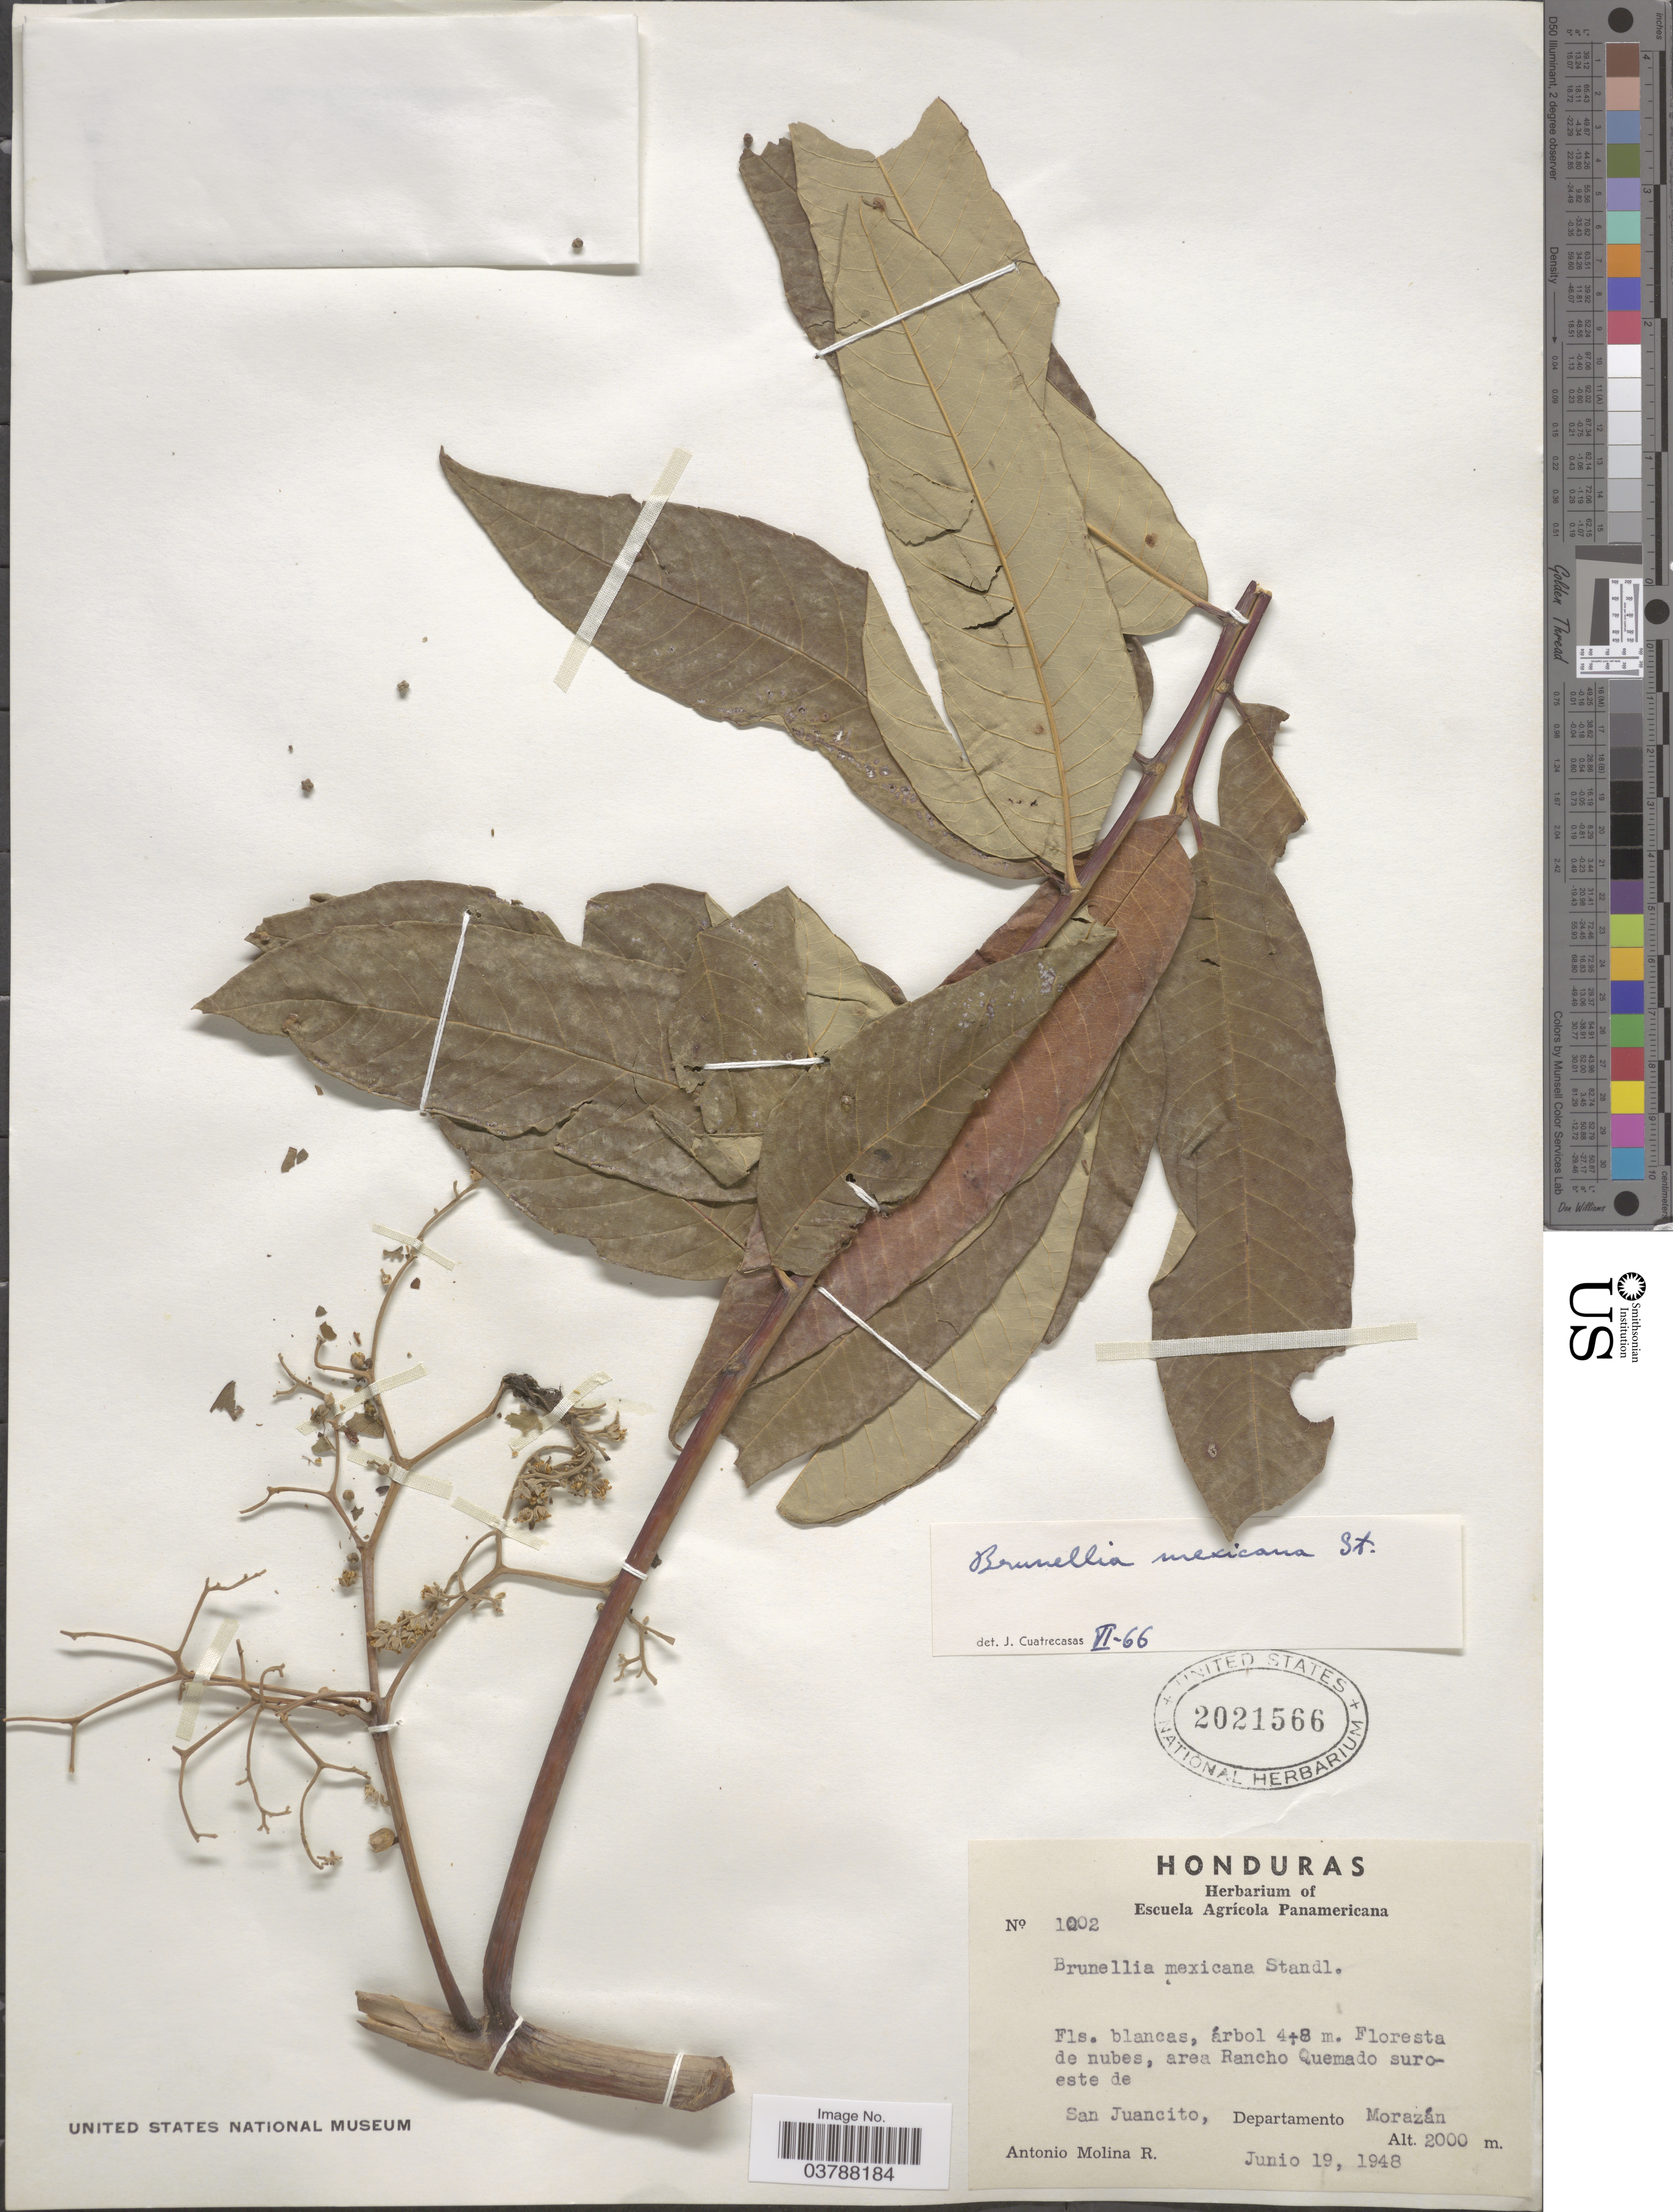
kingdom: Plantae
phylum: Tracheophyta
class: Magnoliopsida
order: Oxalidales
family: Brunelliaceae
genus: Brunellia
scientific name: Brunellia mexicana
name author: Standl.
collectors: A. Molina R.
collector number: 1002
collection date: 1948-06-19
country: Honduras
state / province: Fco. Morazán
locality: Area Rancho Quemado suroeste de San Juancito, Departamento Morazán.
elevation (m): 2000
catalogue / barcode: US 2021566